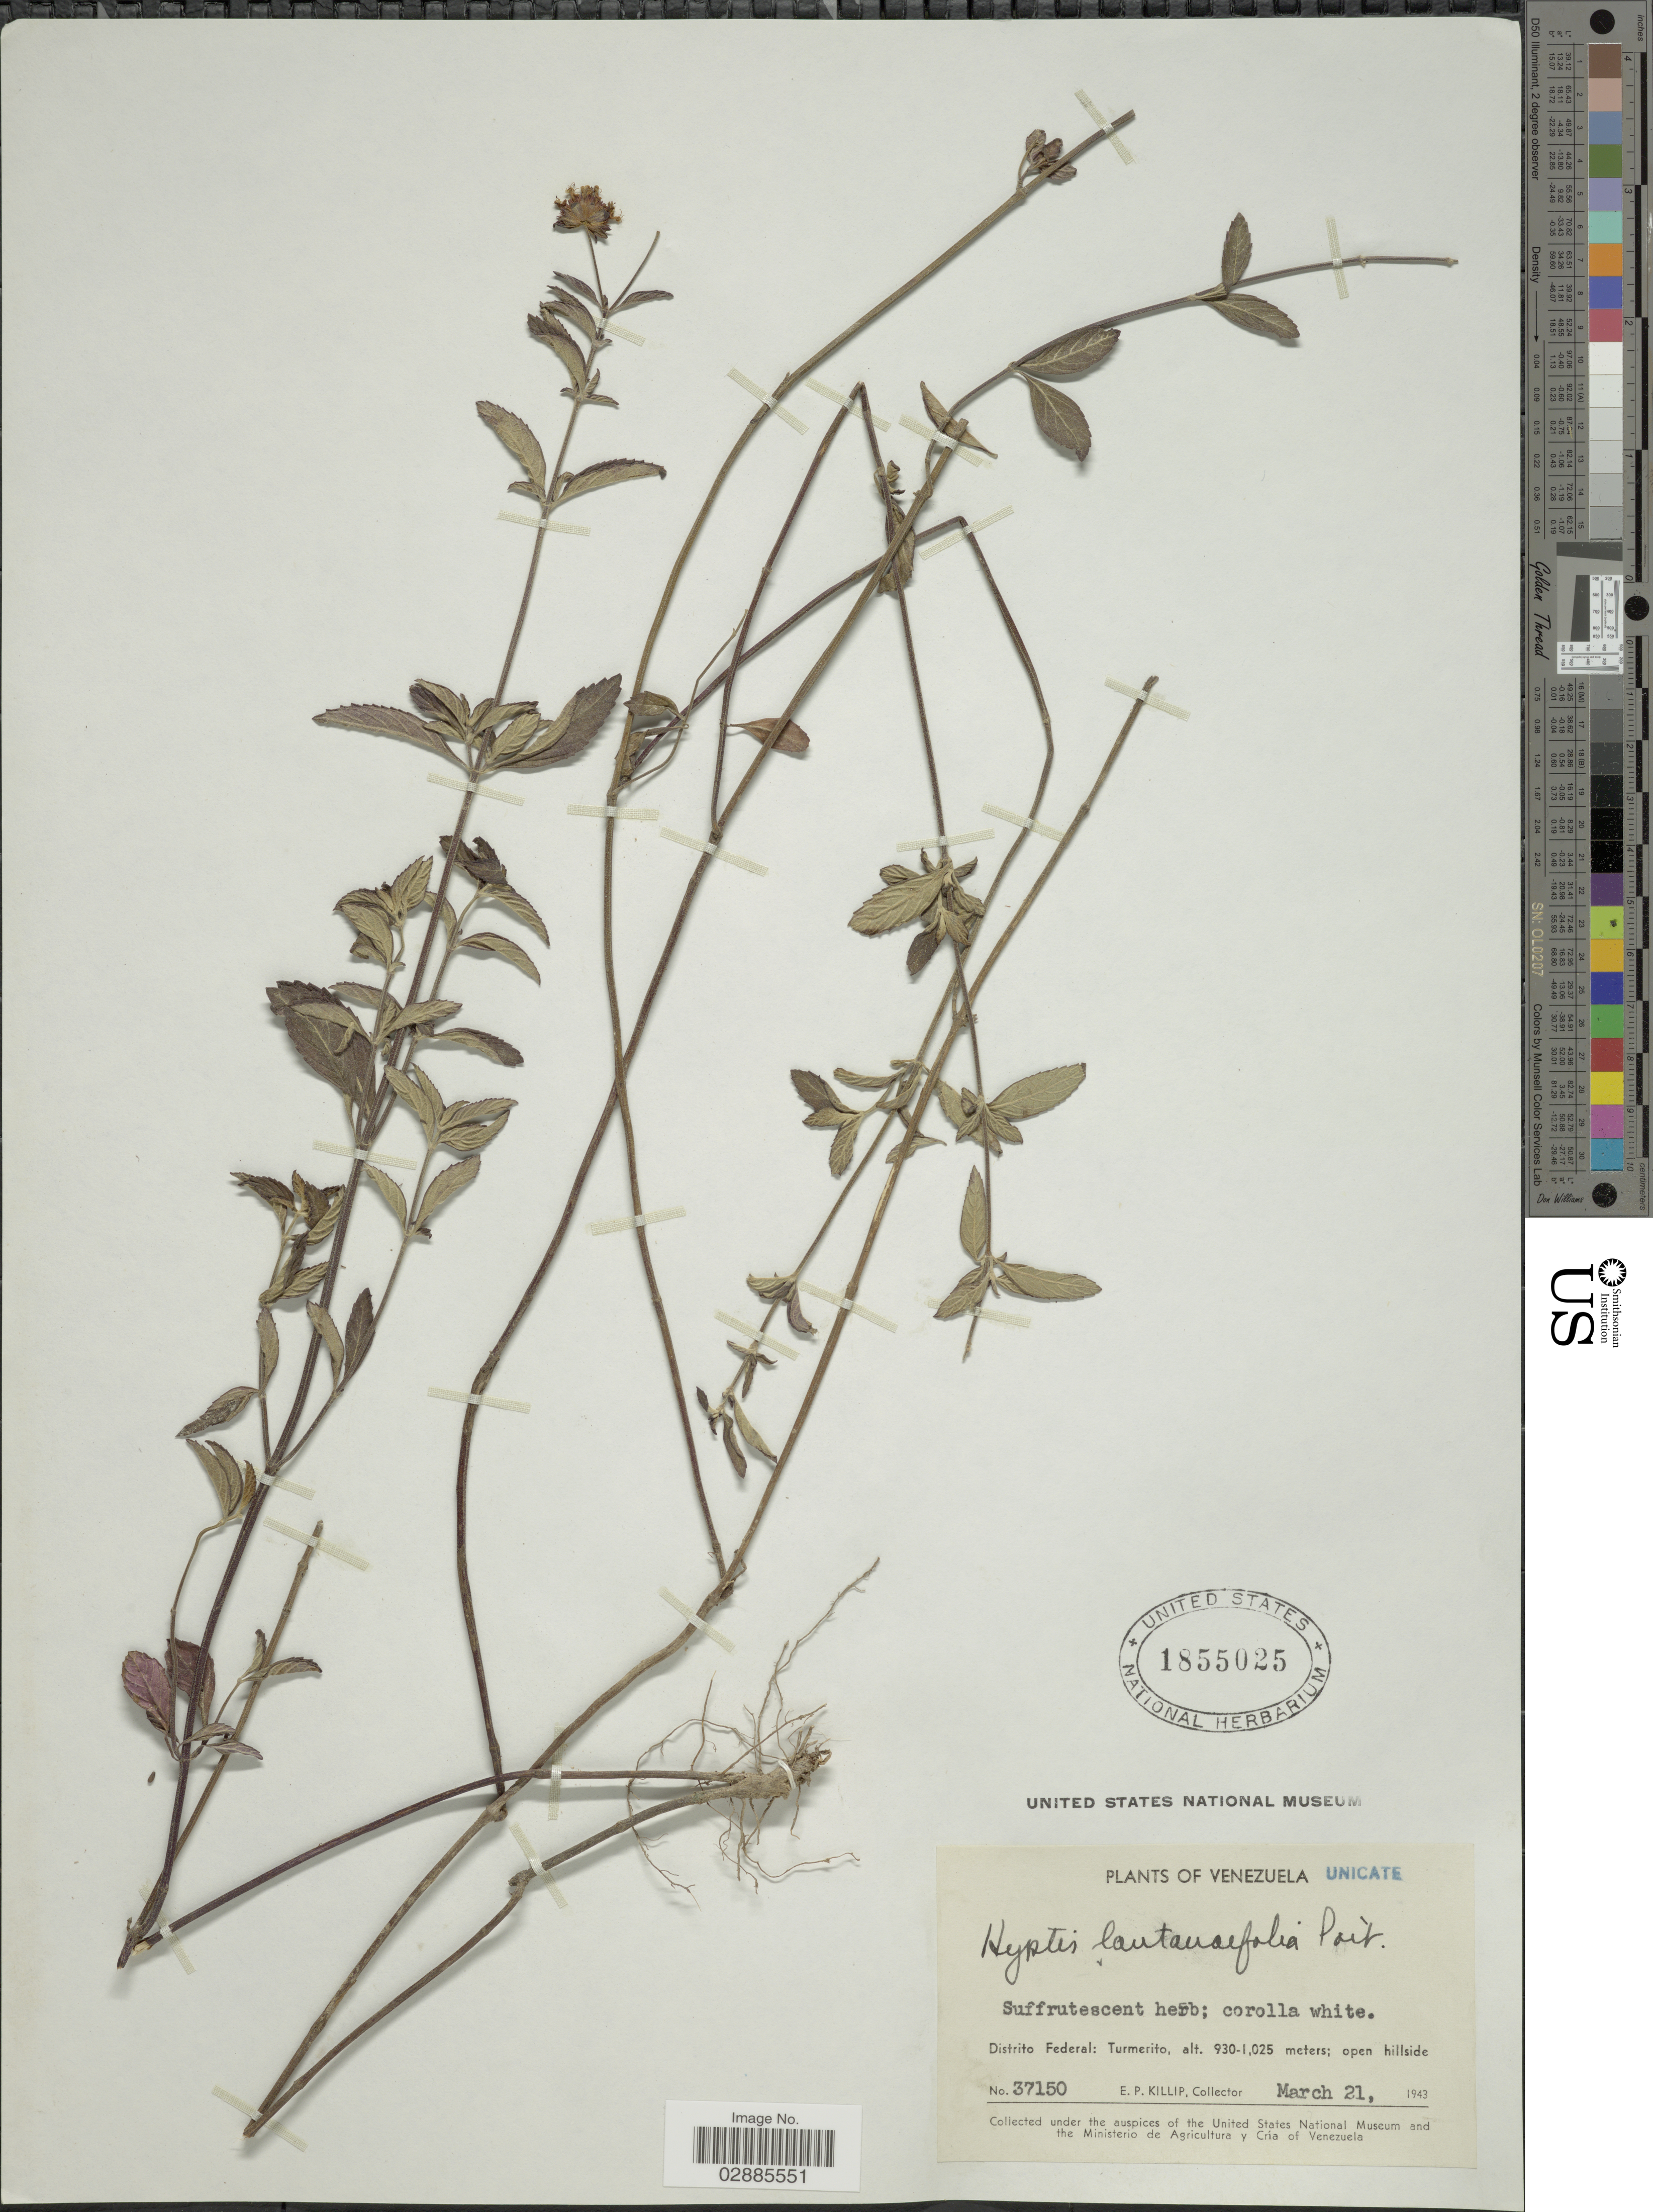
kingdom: Plantae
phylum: Tracheophyta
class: Magnoliopsida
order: Lamiales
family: Lamiaceae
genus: Hyptis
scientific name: Hyptis lantanifolia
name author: Poit.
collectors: E. P. Killip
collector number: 37150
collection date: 1943-03-21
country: Venezuela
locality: Distrito Federal: Turmerito.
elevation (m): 930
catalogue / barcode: US 1855025